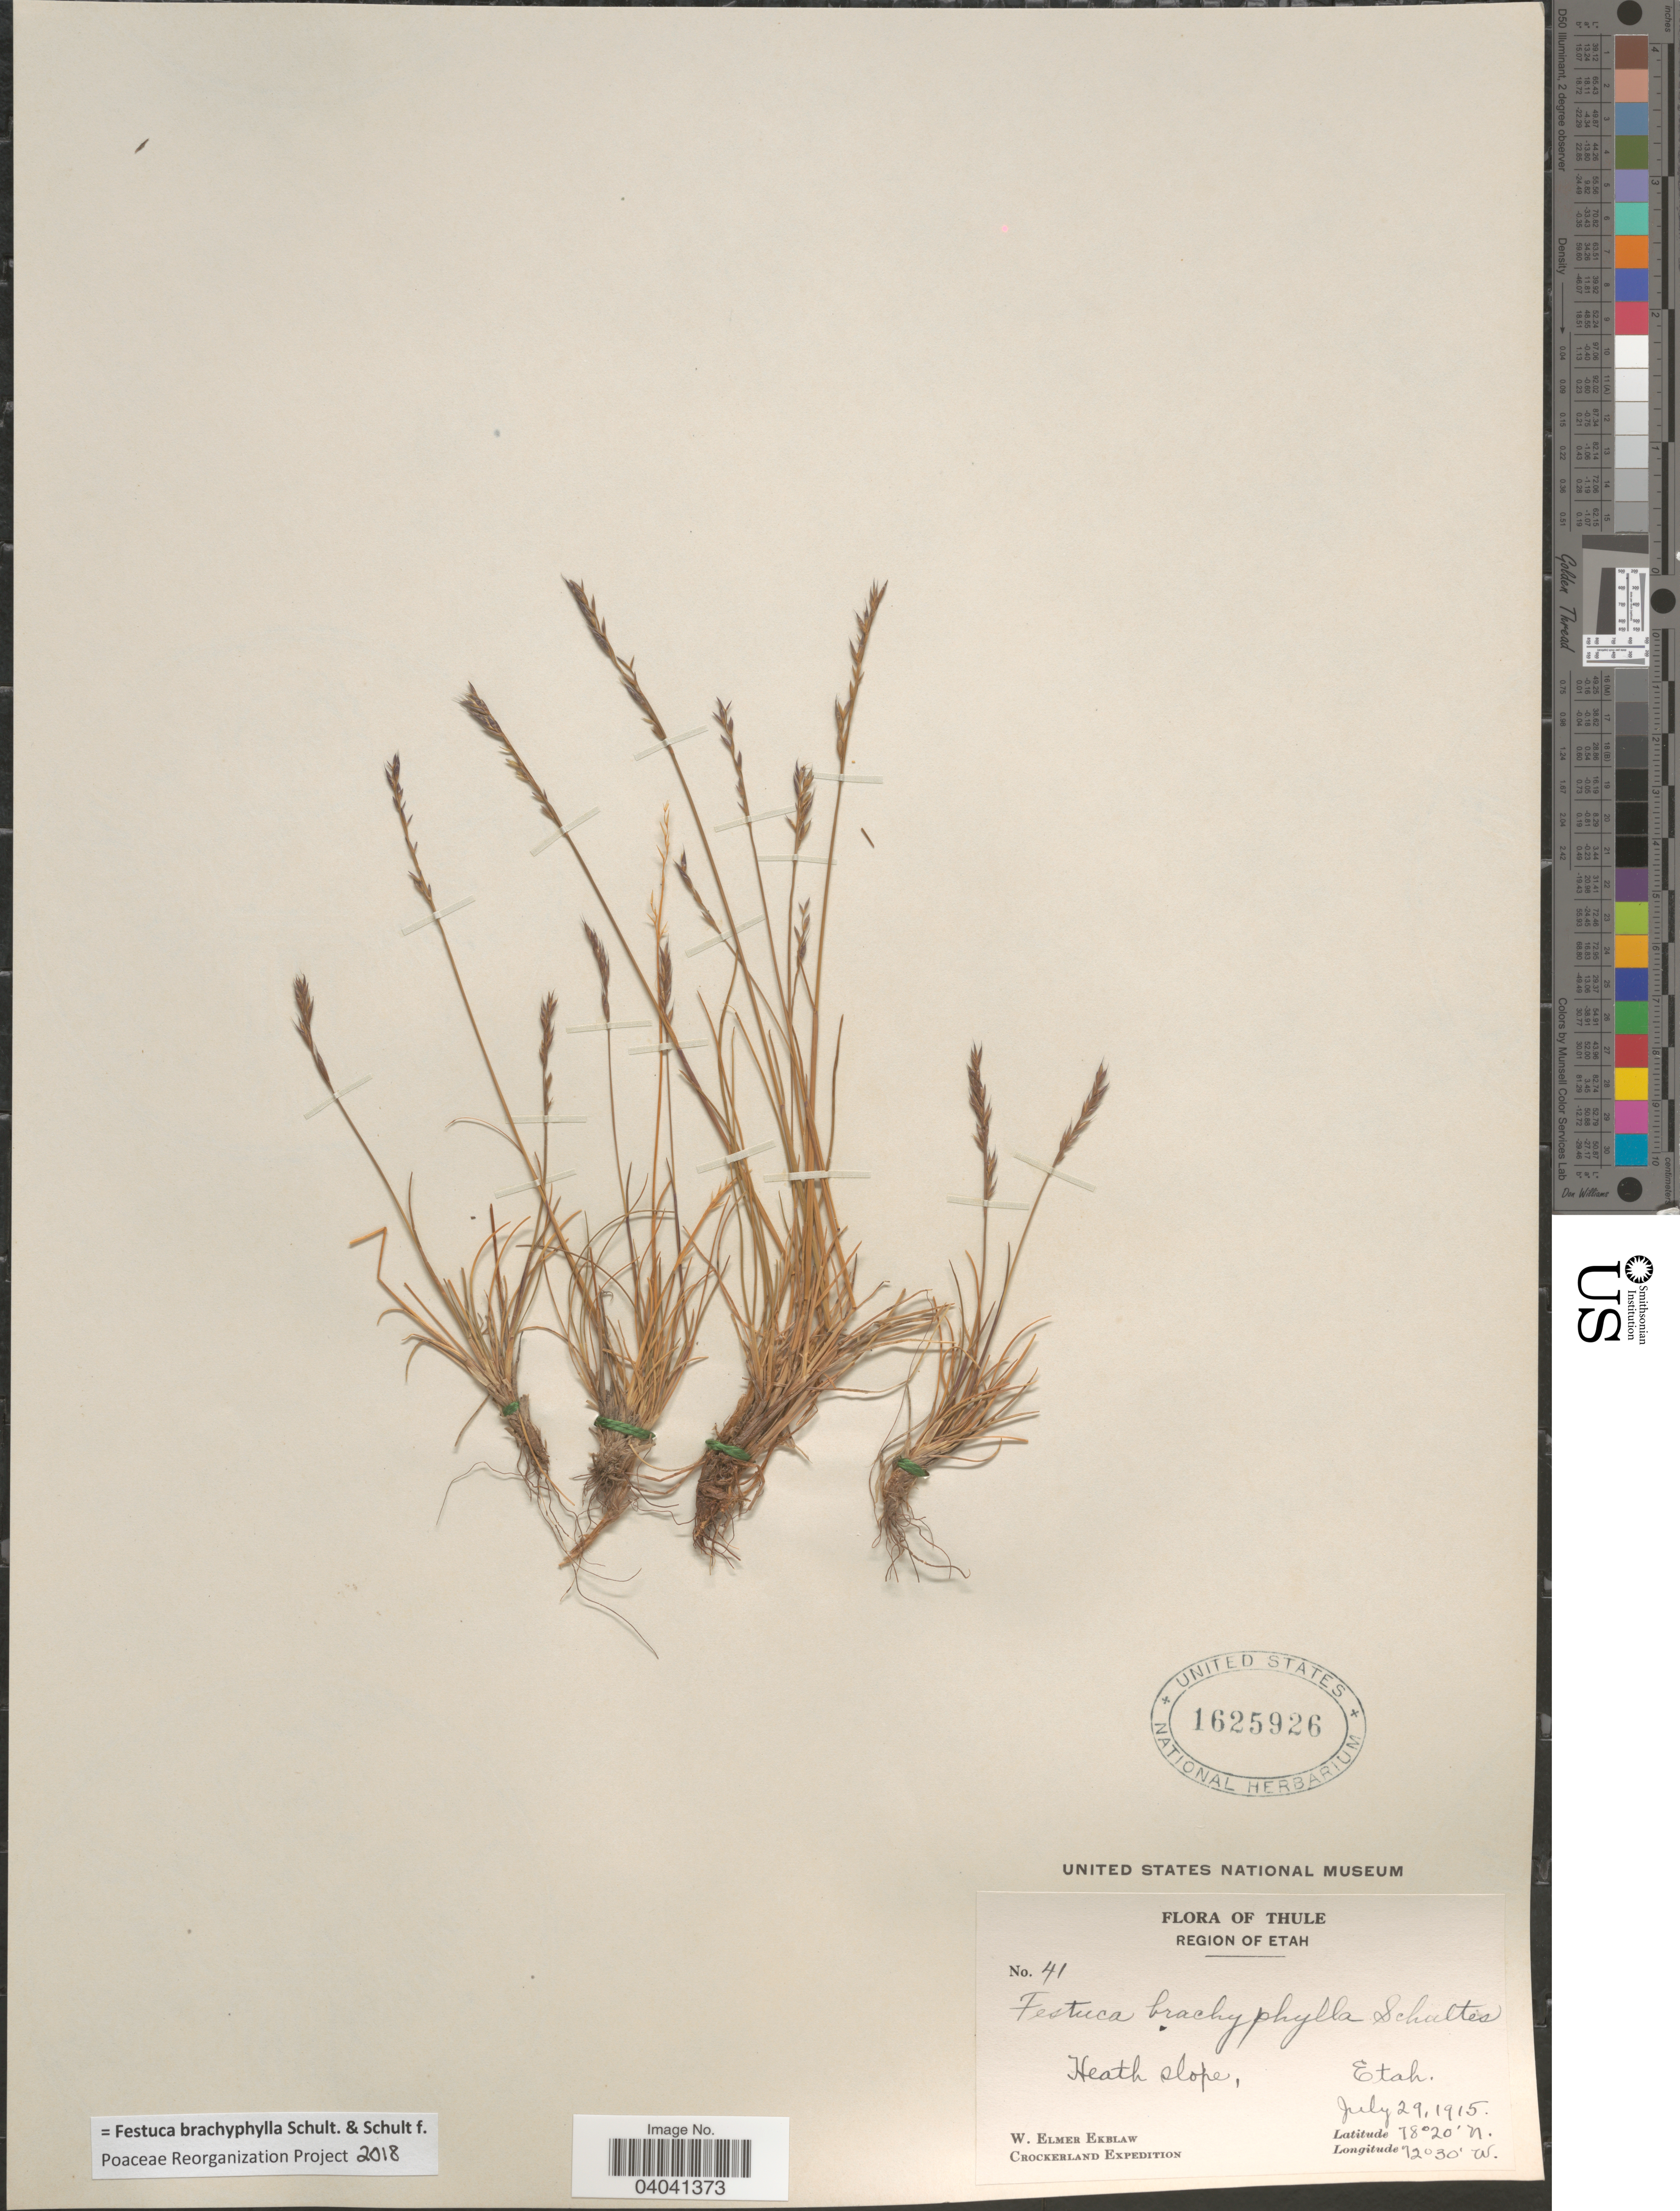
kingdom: Plantae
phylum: Tracheophyta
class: Liliopsida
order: Poales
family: Poaceae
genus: Festuca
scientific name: Festuca brachyphylla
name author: Schult. & Schult. f.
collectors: W. Ekblaw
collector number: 41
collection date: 1915-07-29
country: Greenland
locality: Thule. Region of Etah. Heath slope, Etah.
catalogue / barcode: US 1625926